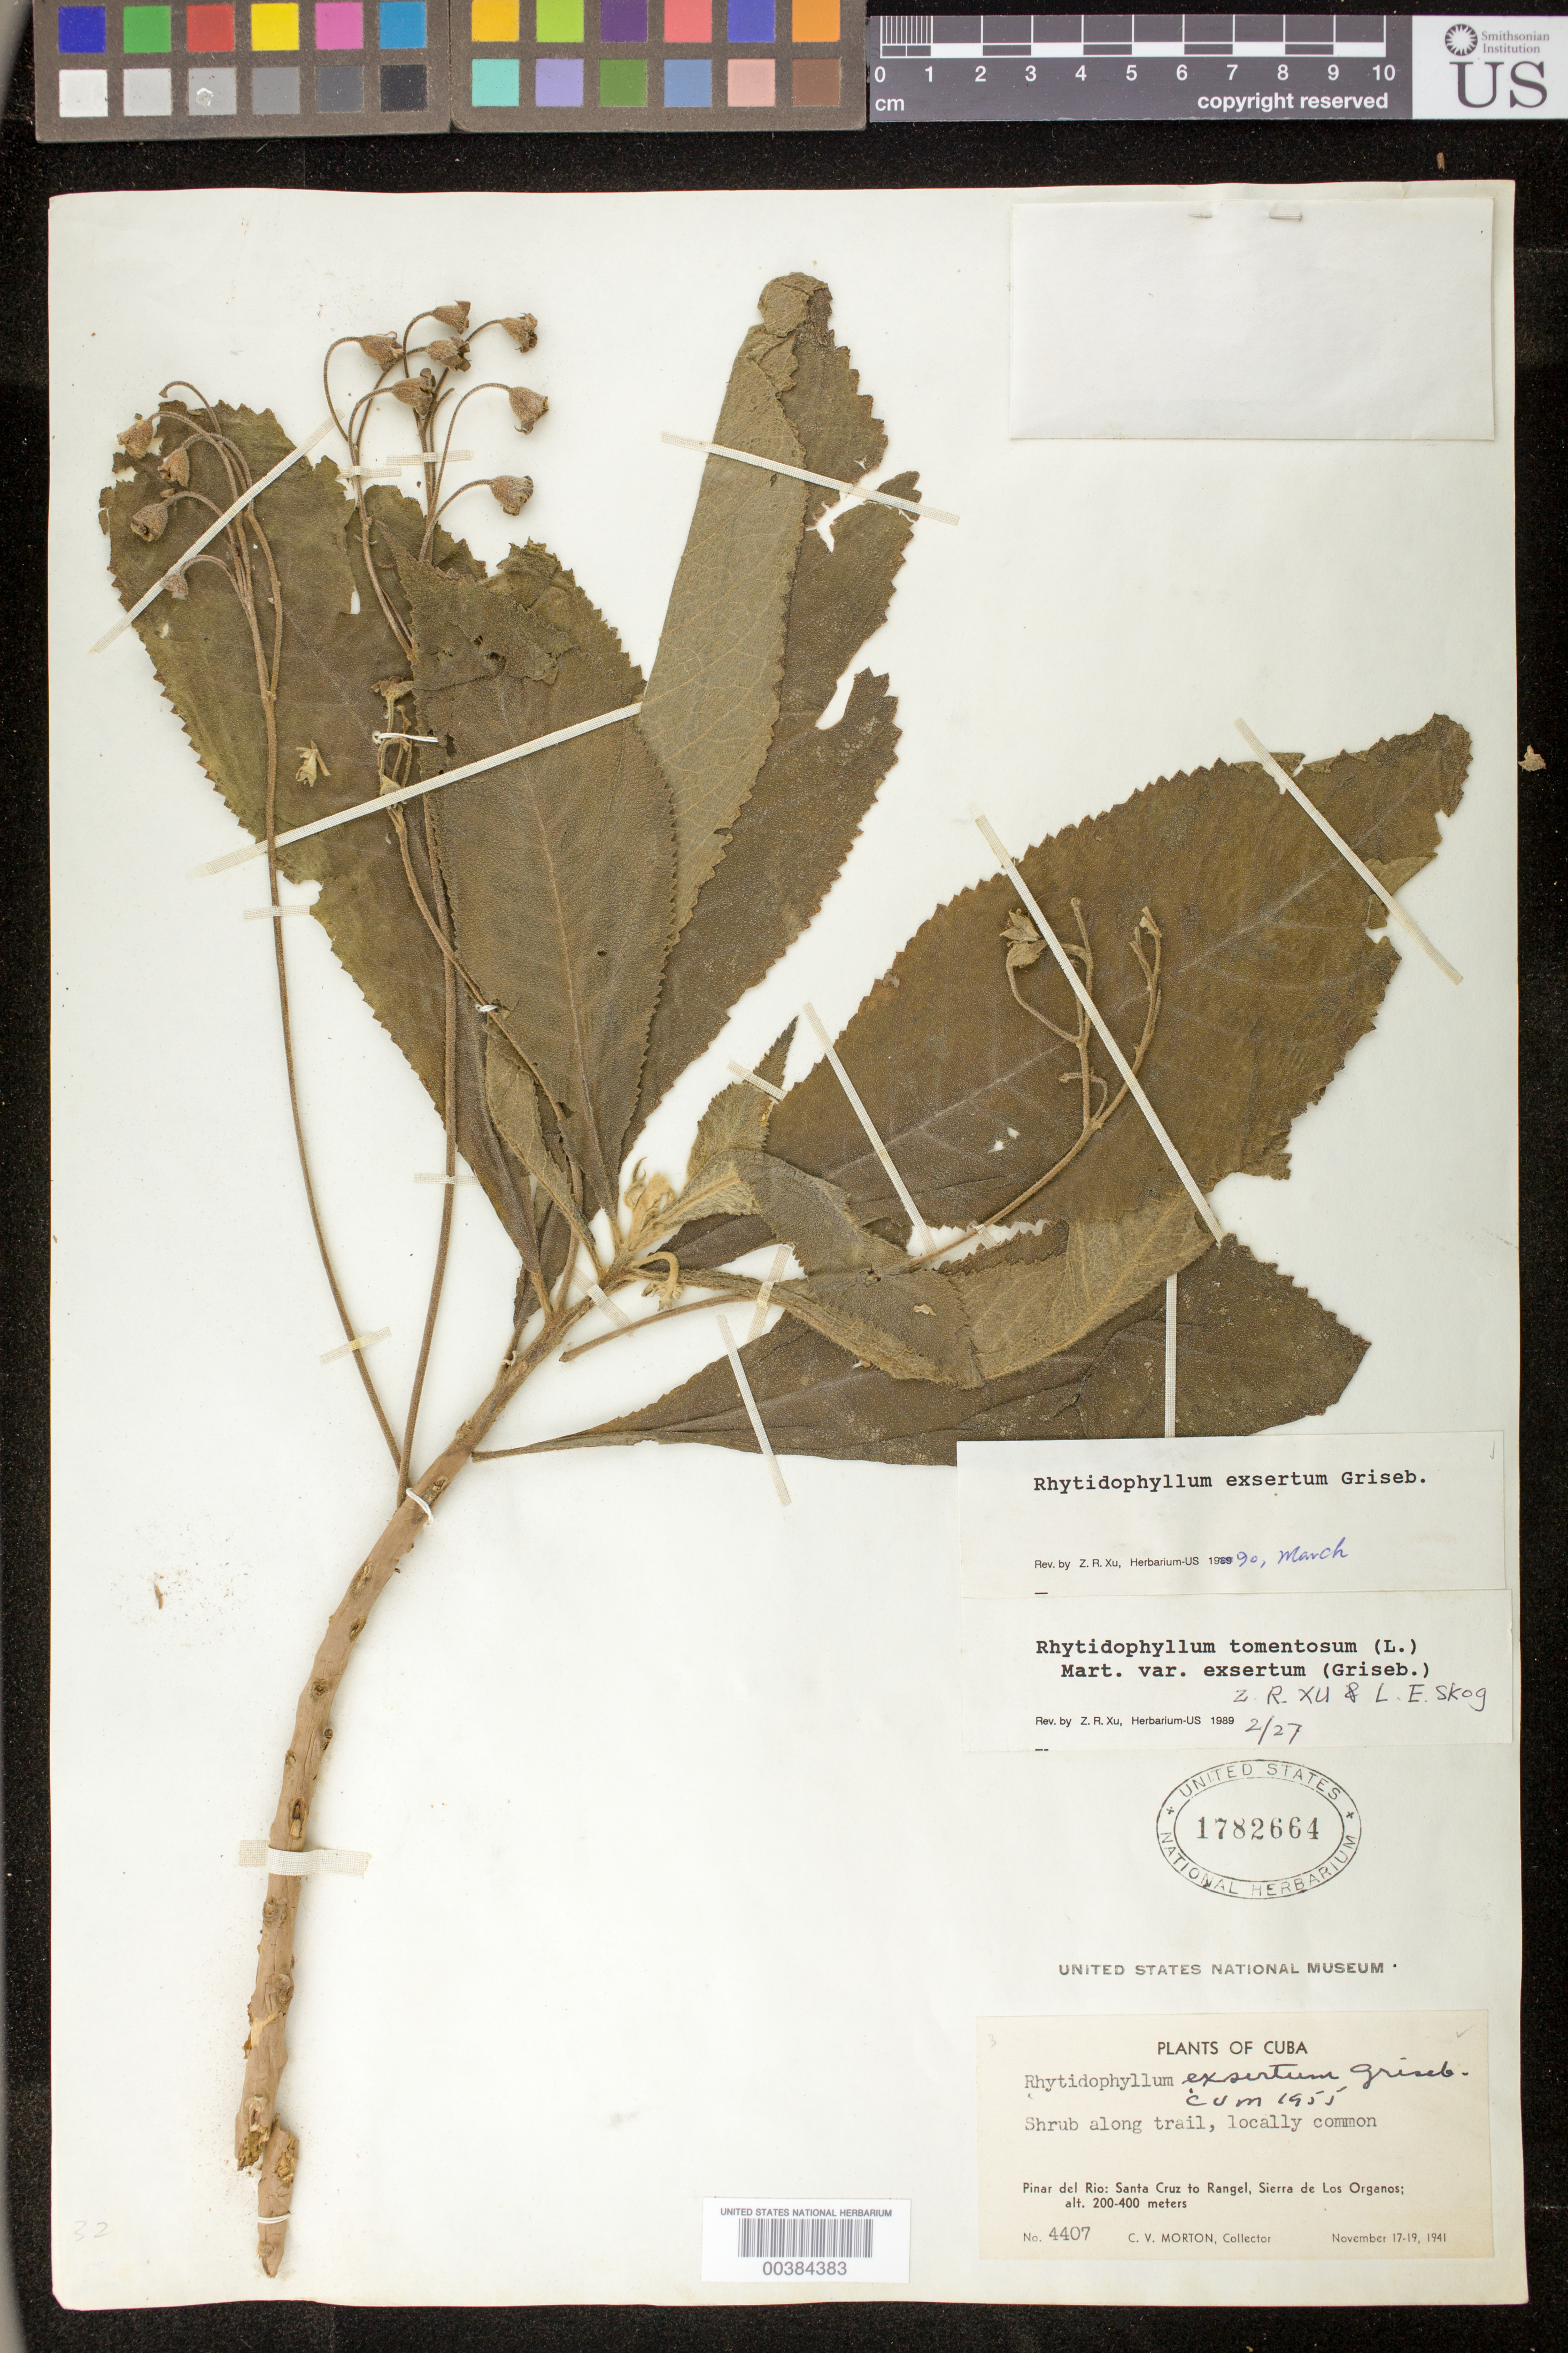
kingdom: Plantae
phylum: Tracheophyta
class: Magnoliopsida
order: Lamiales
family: Gesneriaceae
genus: Rhytidophyllum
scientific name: Rhytidophyllum exsertum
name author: Griseb.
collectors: C. V. Morton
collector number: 4407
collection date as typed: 17-19 Nov 1941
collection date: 1941-11-17/1941-11-19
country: Cuba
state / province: Pinar del Rio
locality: Santa Cruz to Rangel, Sierra de Los Organos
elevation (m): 200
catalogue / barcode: US 1782664